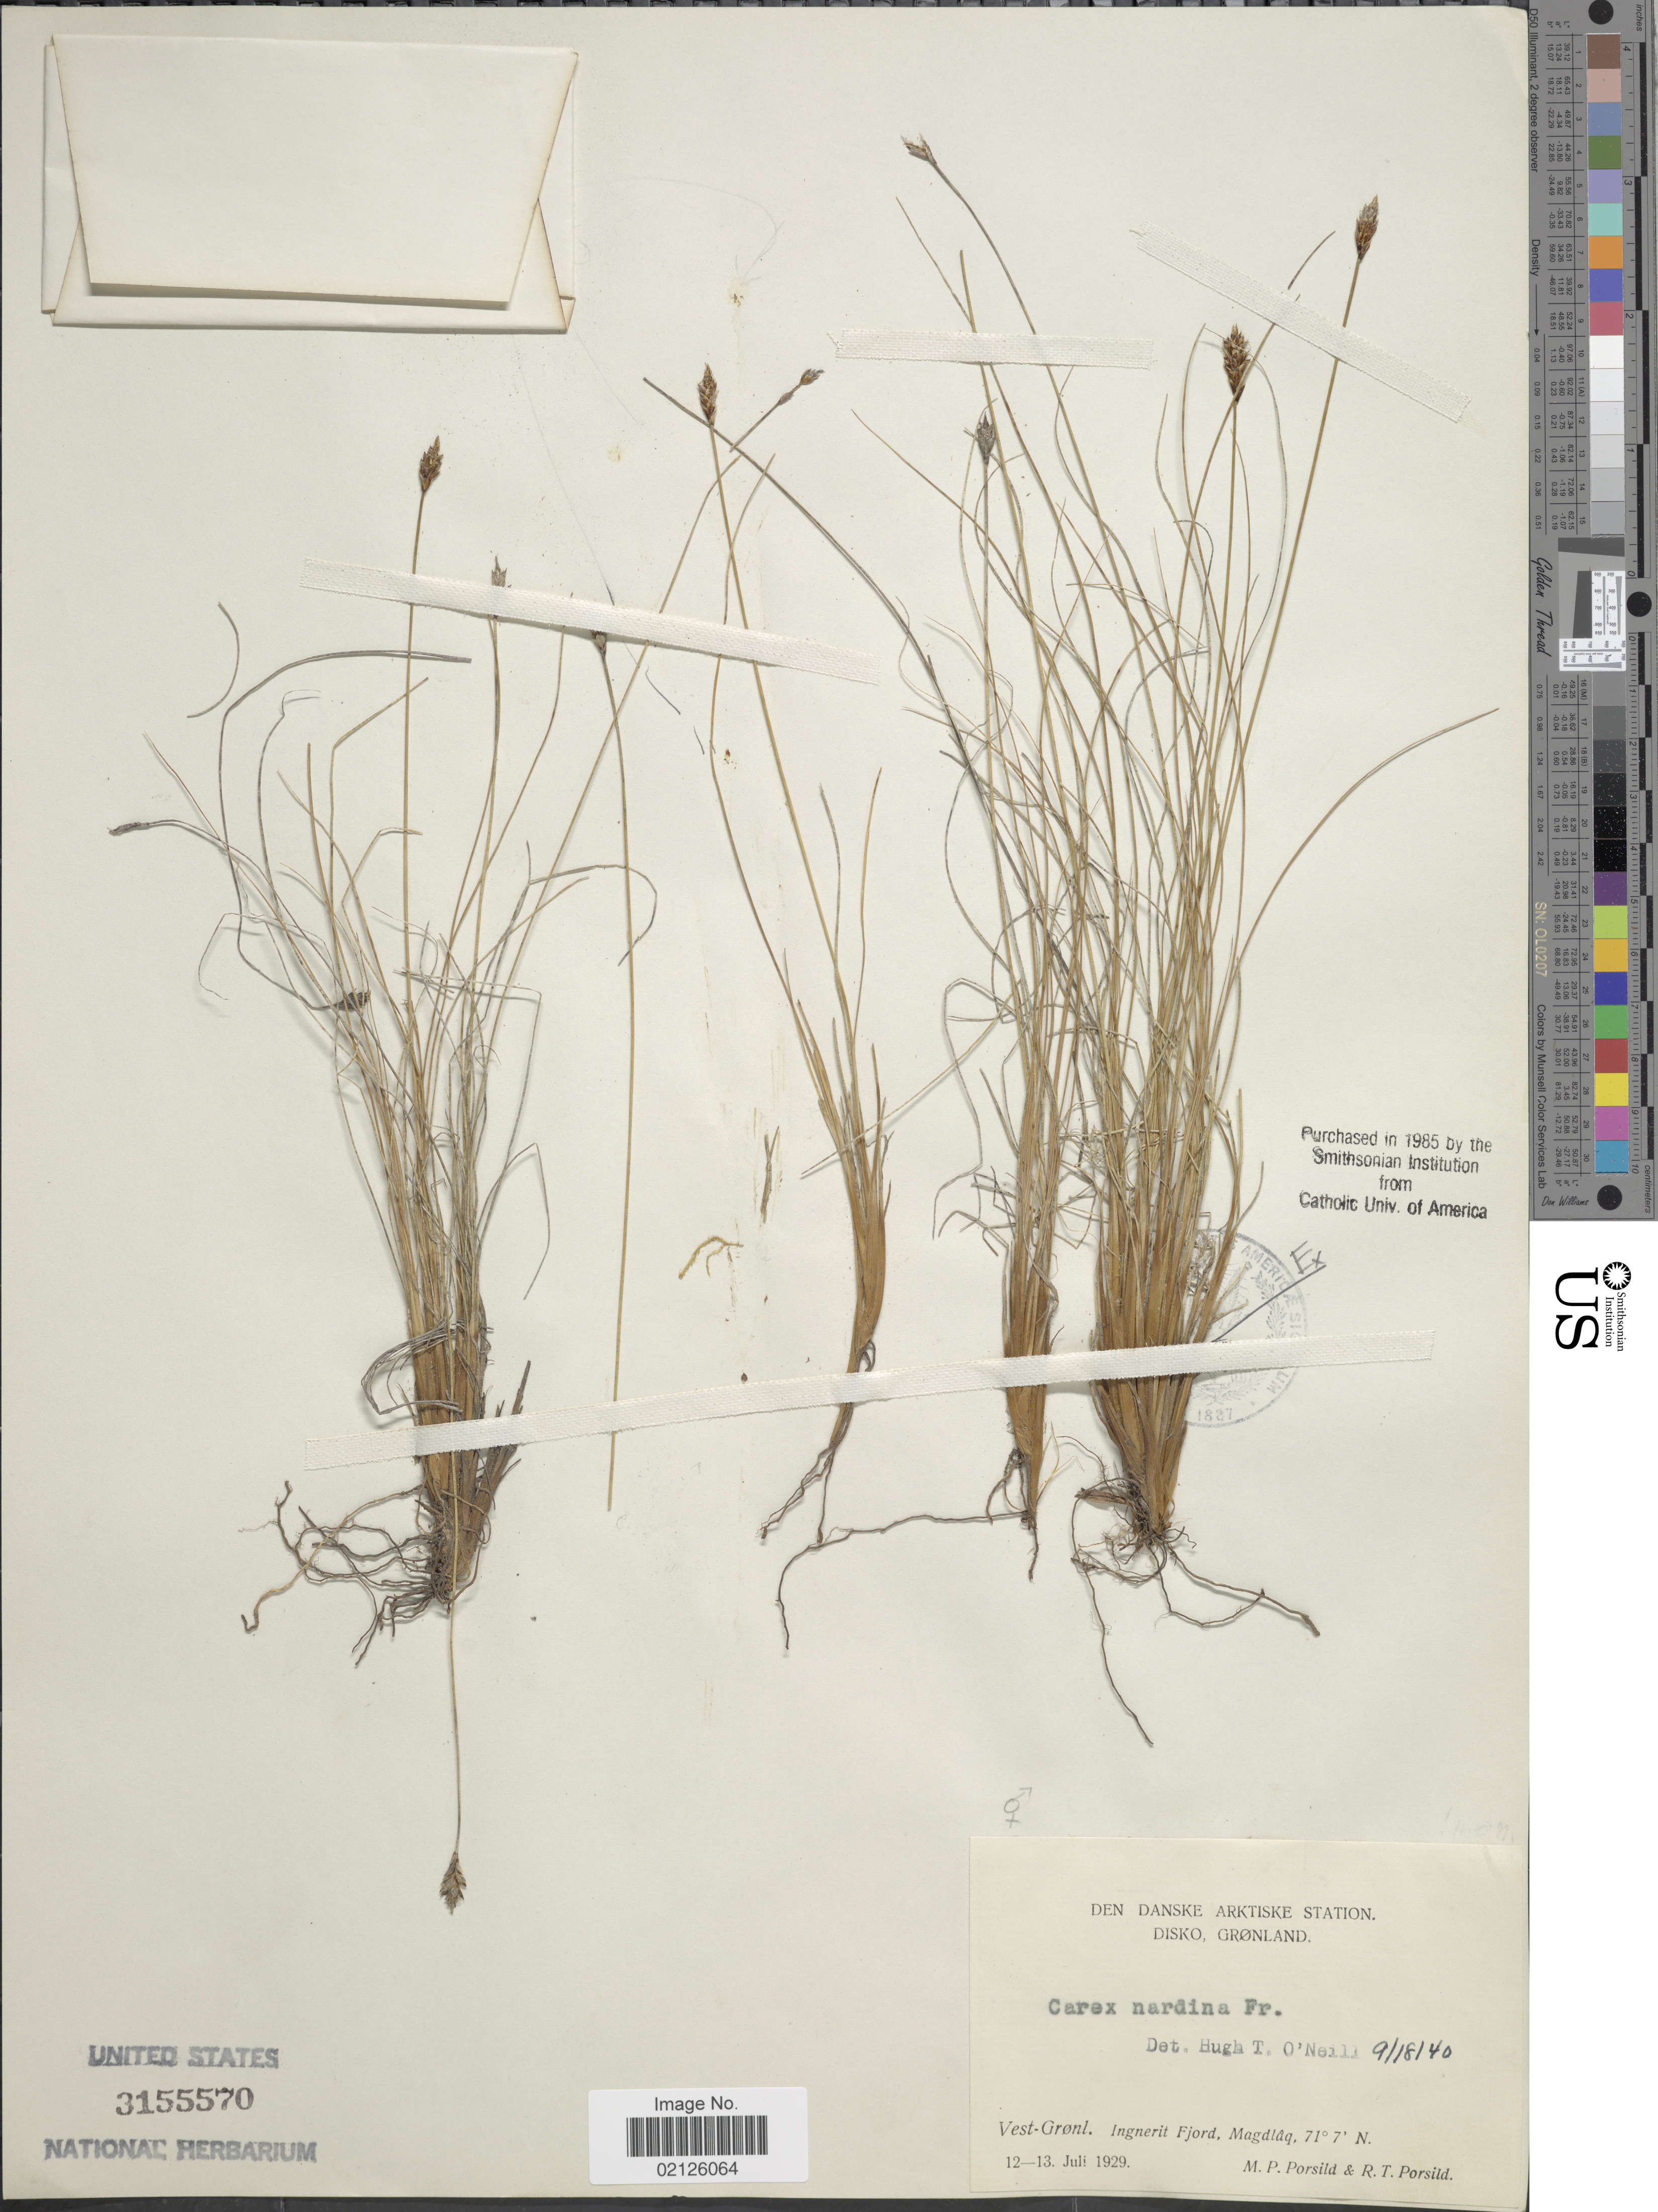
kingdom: Plantae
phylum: Tracheophyta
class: Liliopsida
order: Poales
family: Cyperaceae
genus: Carex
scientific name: Carex nardina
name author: (Hornem.) Fr.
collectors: M. P. Porsild & R. T. Porsild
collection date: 1929-07-12/1929-07-13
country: Greenland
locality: Den Danske Arktiske Station, Disko, Vest-Grønl. Ingnerit Fjord, Magdlâq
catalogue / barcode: US 3155570